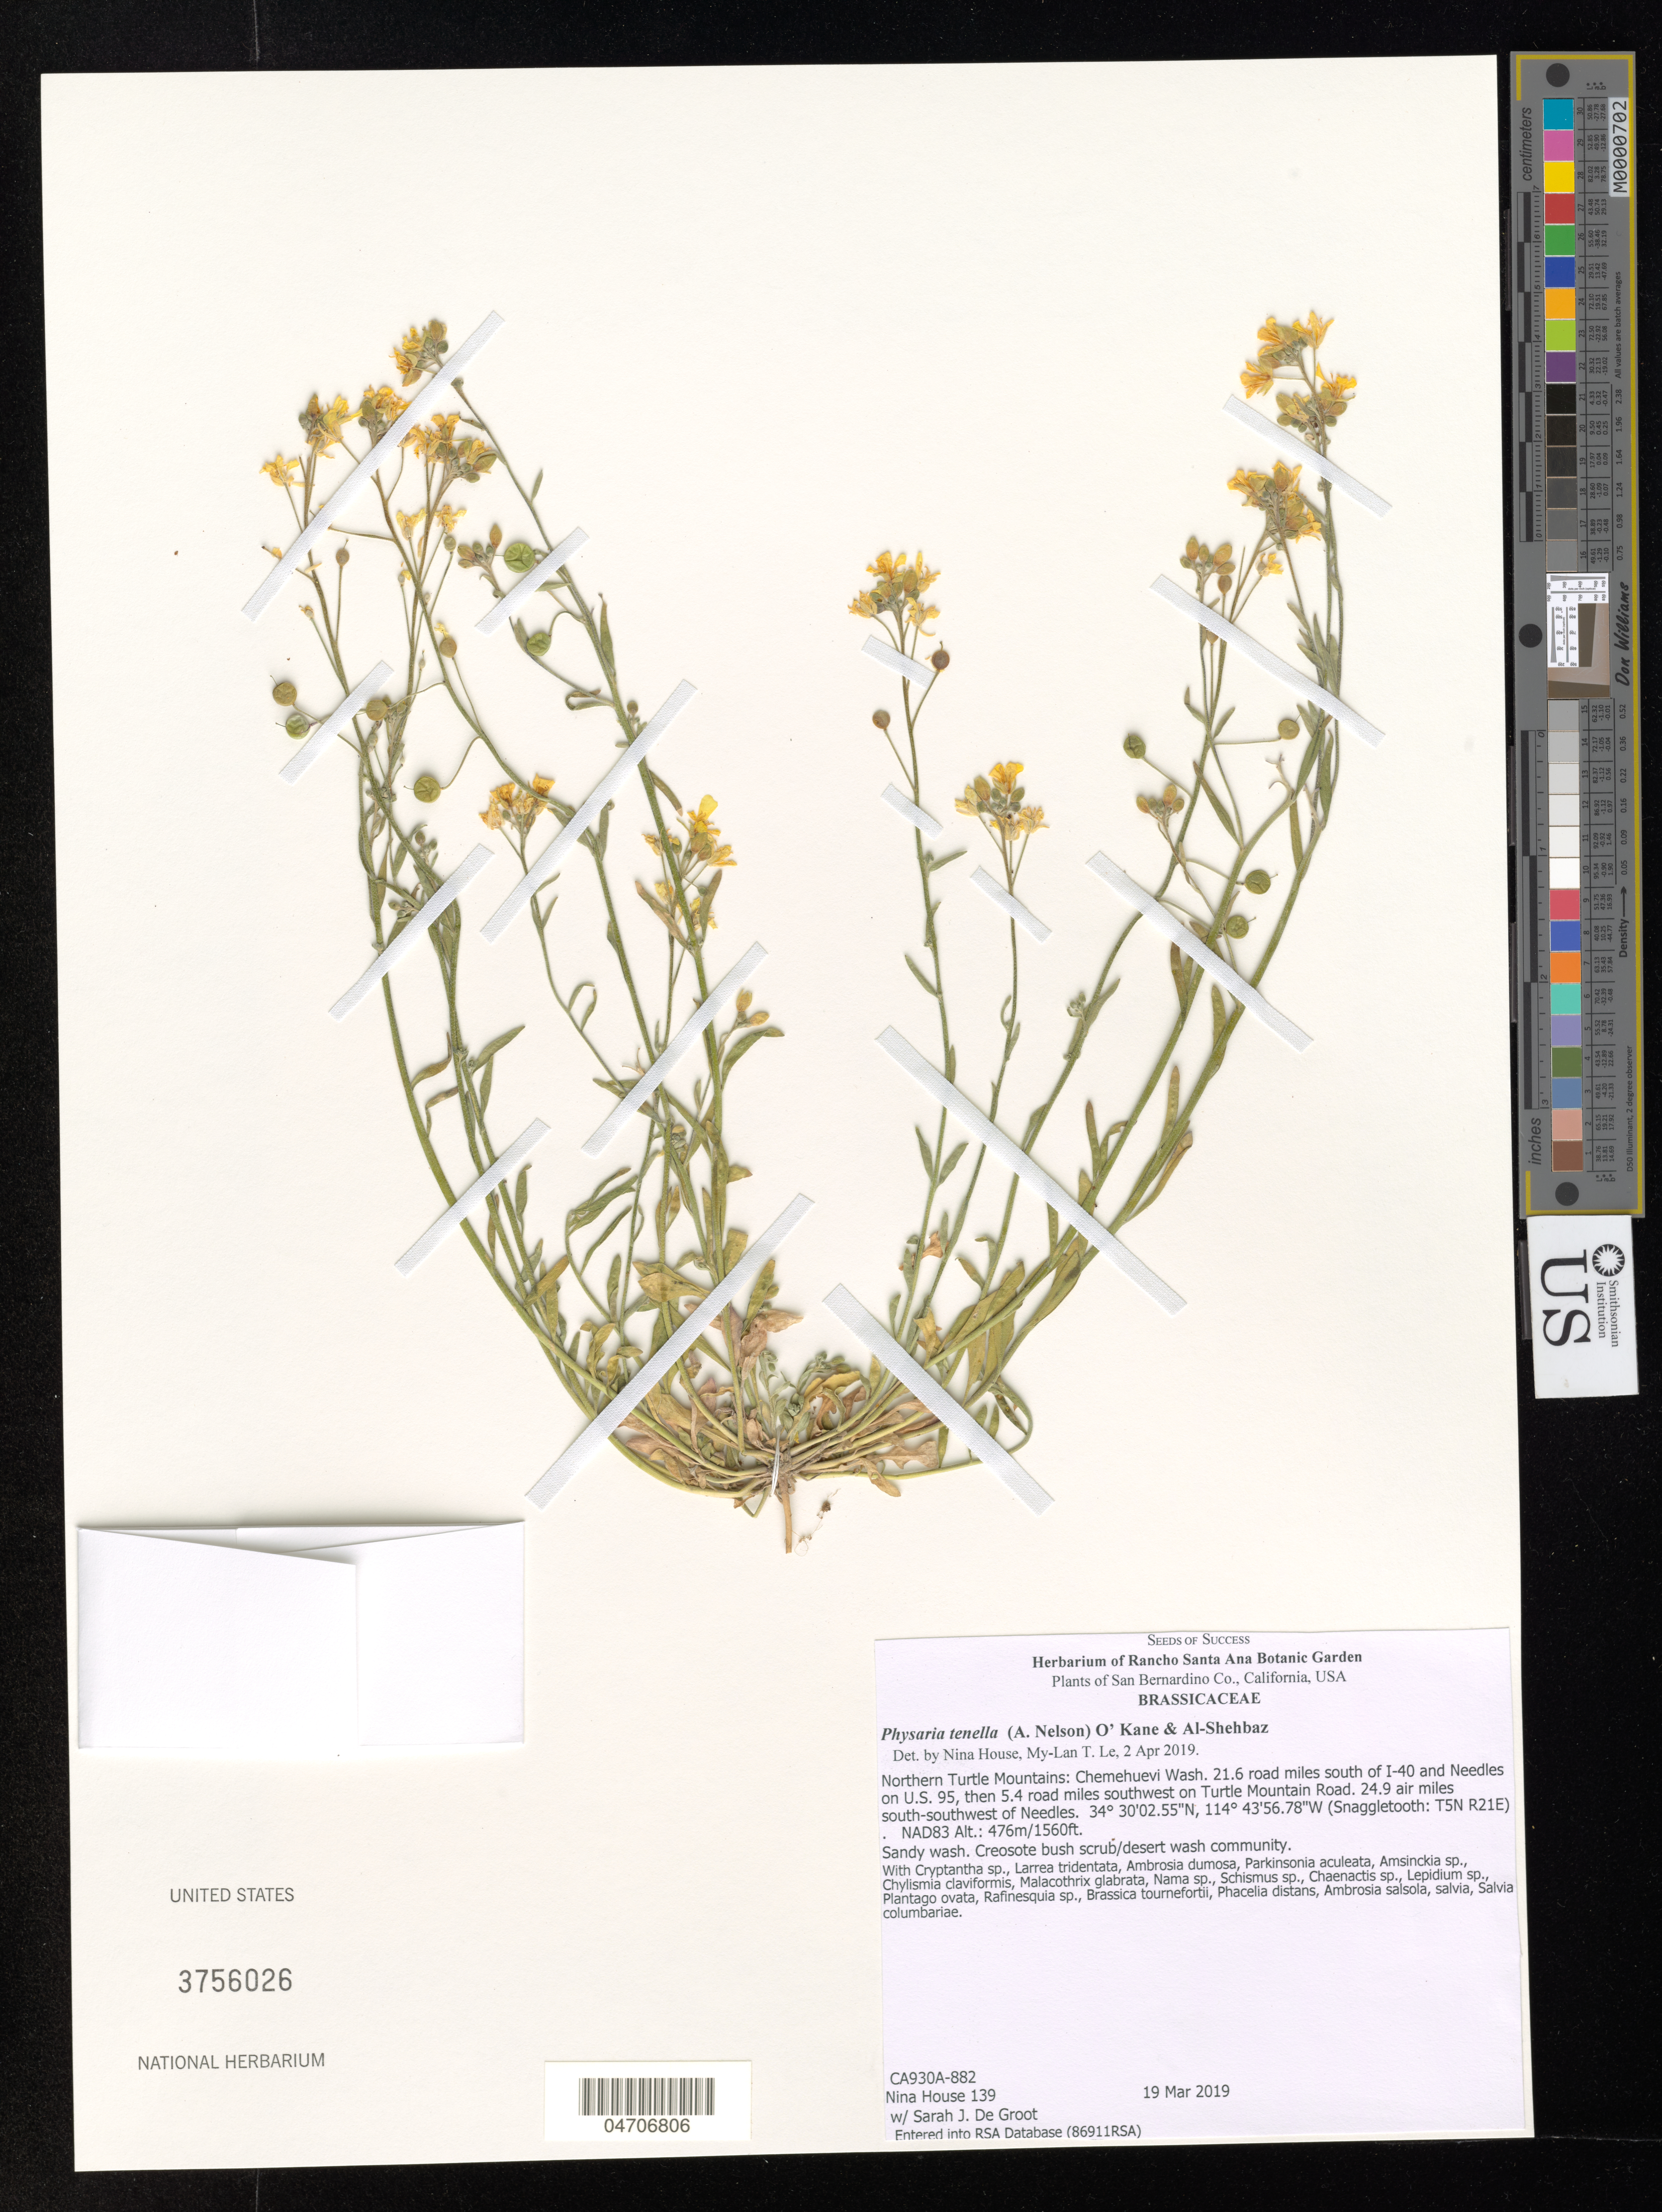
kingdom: Plantae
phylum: Tracheophyta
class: Magnoliopsida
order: Brassicales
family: Brassicaceae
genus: Physaria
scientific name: Physaria tenella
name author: (A. Nelson) O'Kane & Al-Shehbaz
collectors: N. House & S. De Groot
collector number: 139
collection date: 2019-03-19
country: United States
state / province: California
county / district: San Bernardino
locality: San Bernardino Co. Northern Turtle Mountains: Chemehuevi Wash. 21.6 road miles south of I-40 and Needles on U.S. 95, then 5.4 road miles southwest on Turtle Mountain Road. 24.9 air miles south-southwest of Needles. (Snaggletooth: T5N R21E).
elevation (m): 476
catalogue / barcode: US 3756026